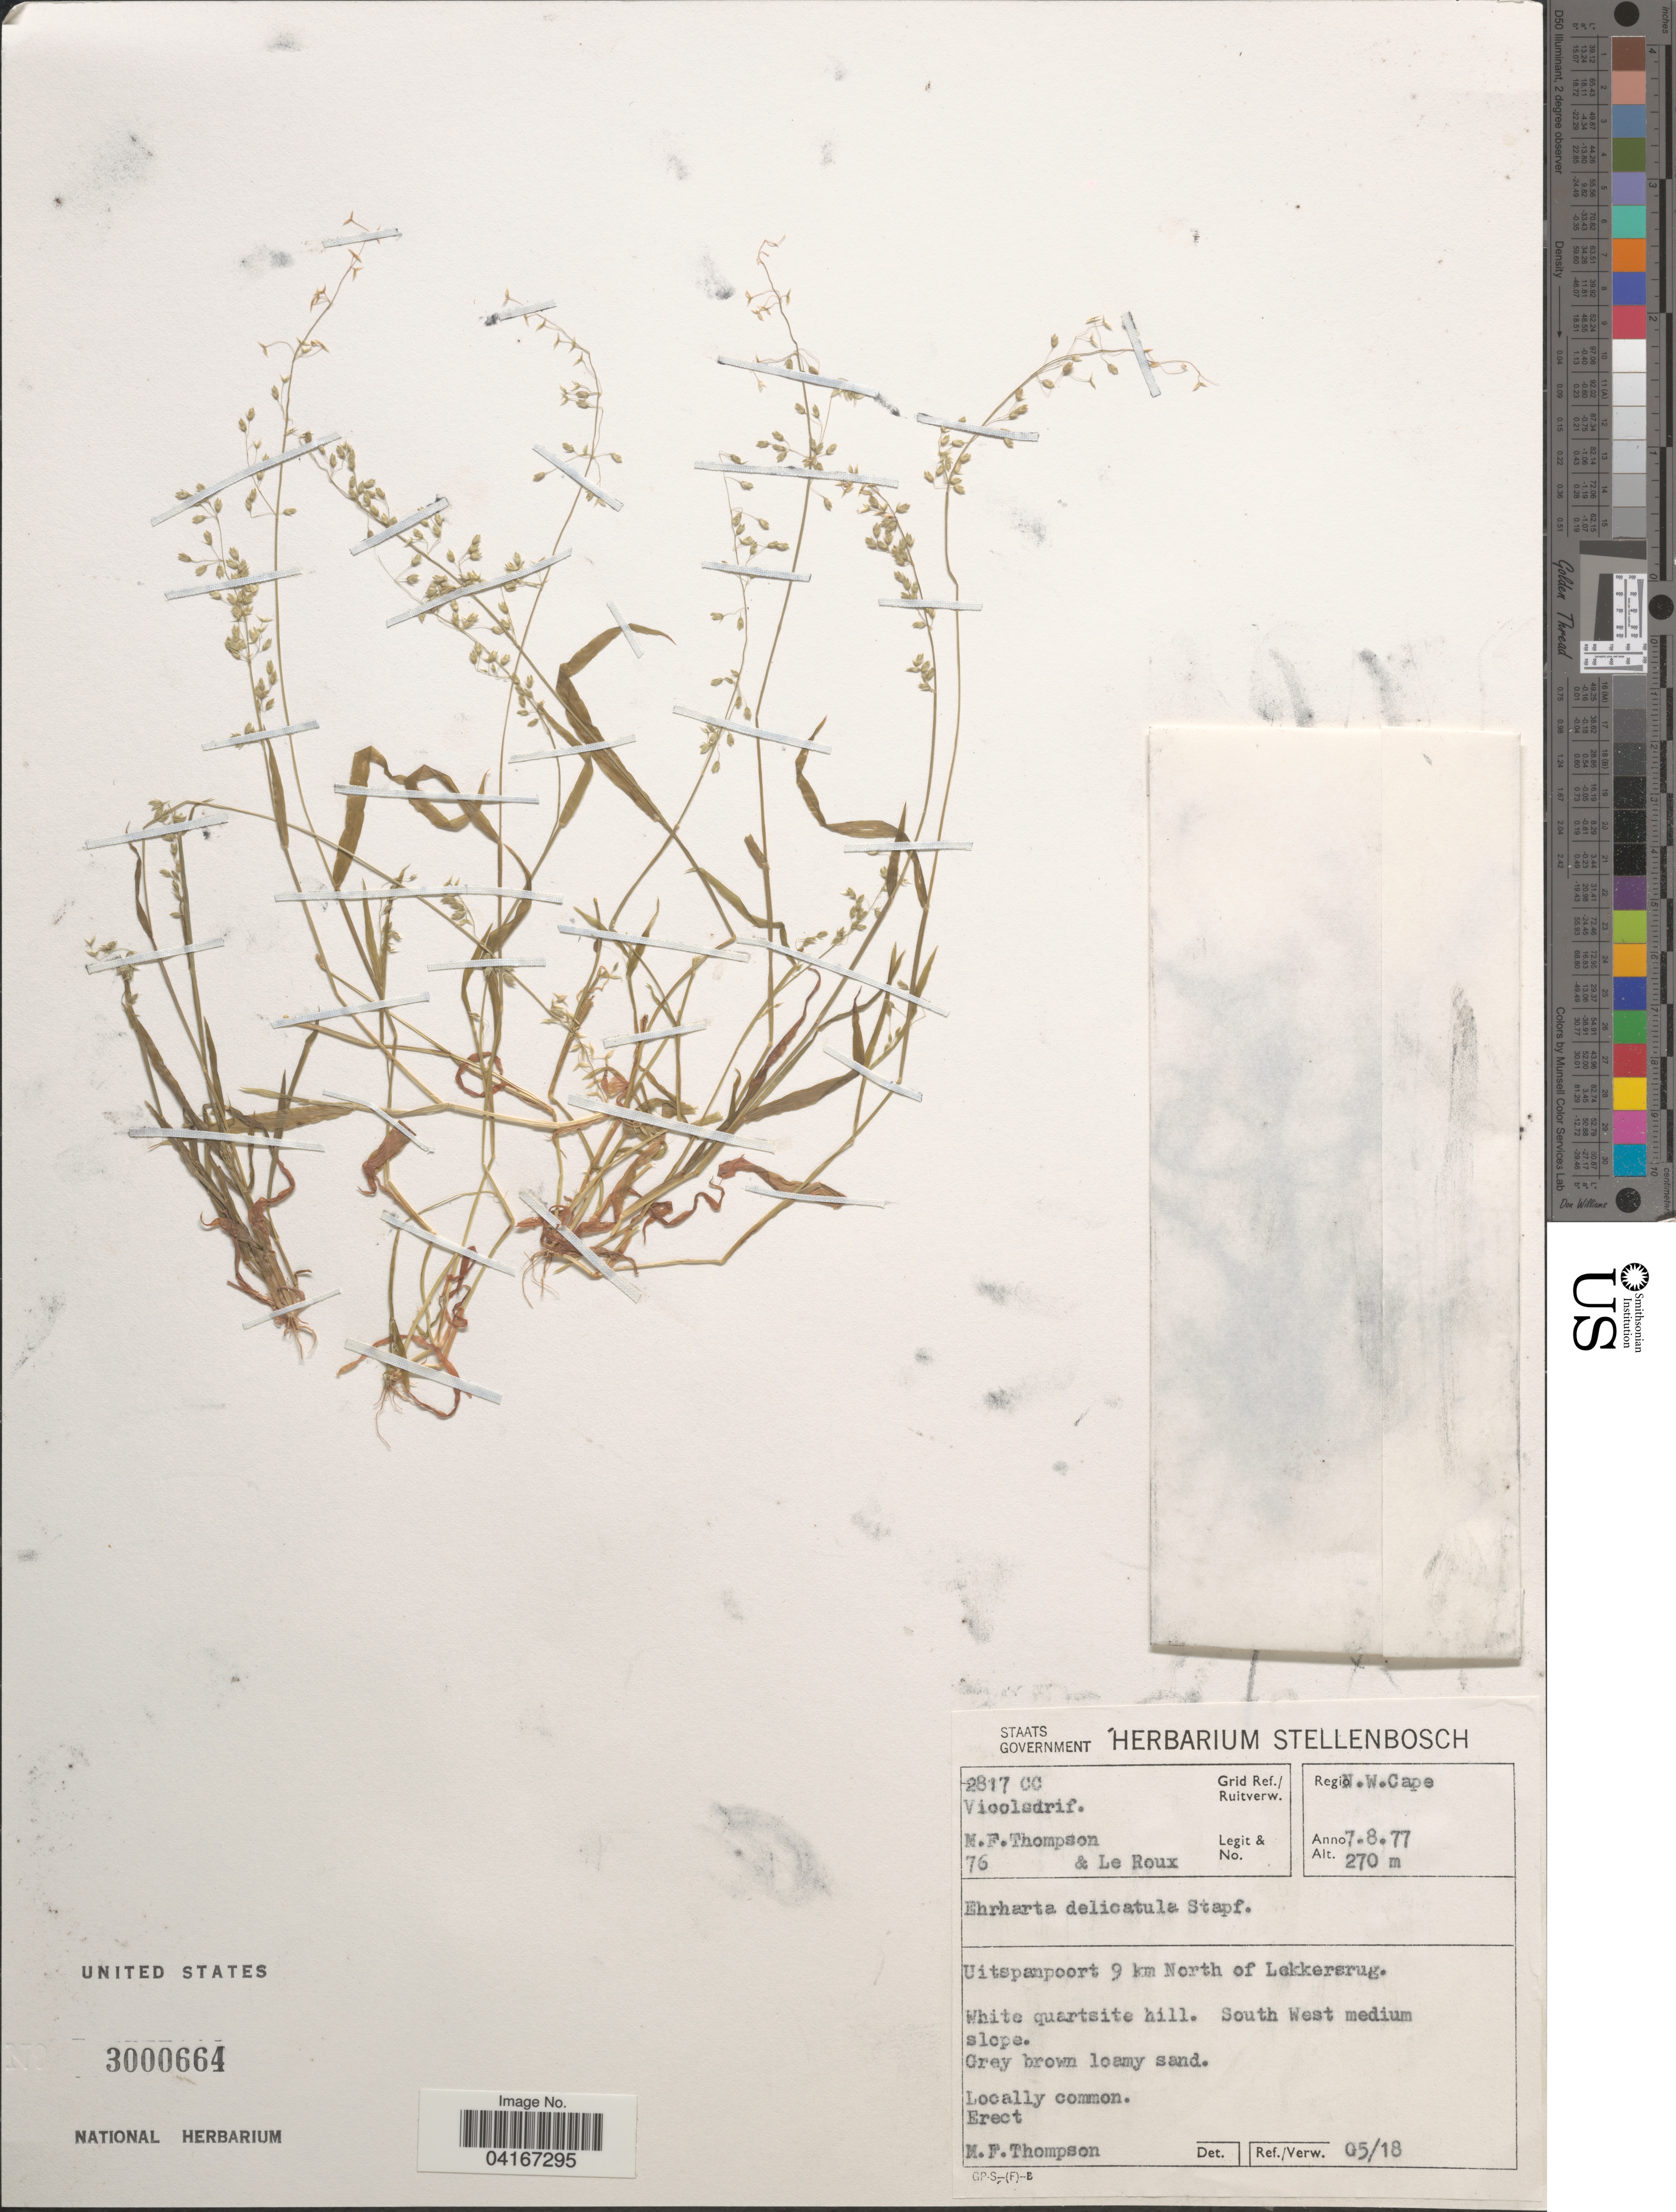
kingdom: Plantae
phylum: Tracheophyta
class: Liliopsida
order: Poales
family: Poaceae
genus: Ehrharta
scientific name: Ehrharta delicatula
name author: Stapf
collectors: M. F. Thompson & -. le Roux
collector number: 76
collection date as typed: Transcribed d/m/y: 7/8/77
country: South Africa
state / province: Northern Cape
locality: Regio N.W. Cape. Uitspanpoort 9 km North of Lekkersrug. South West medium slope.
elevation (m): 270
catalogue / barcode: US 3000664